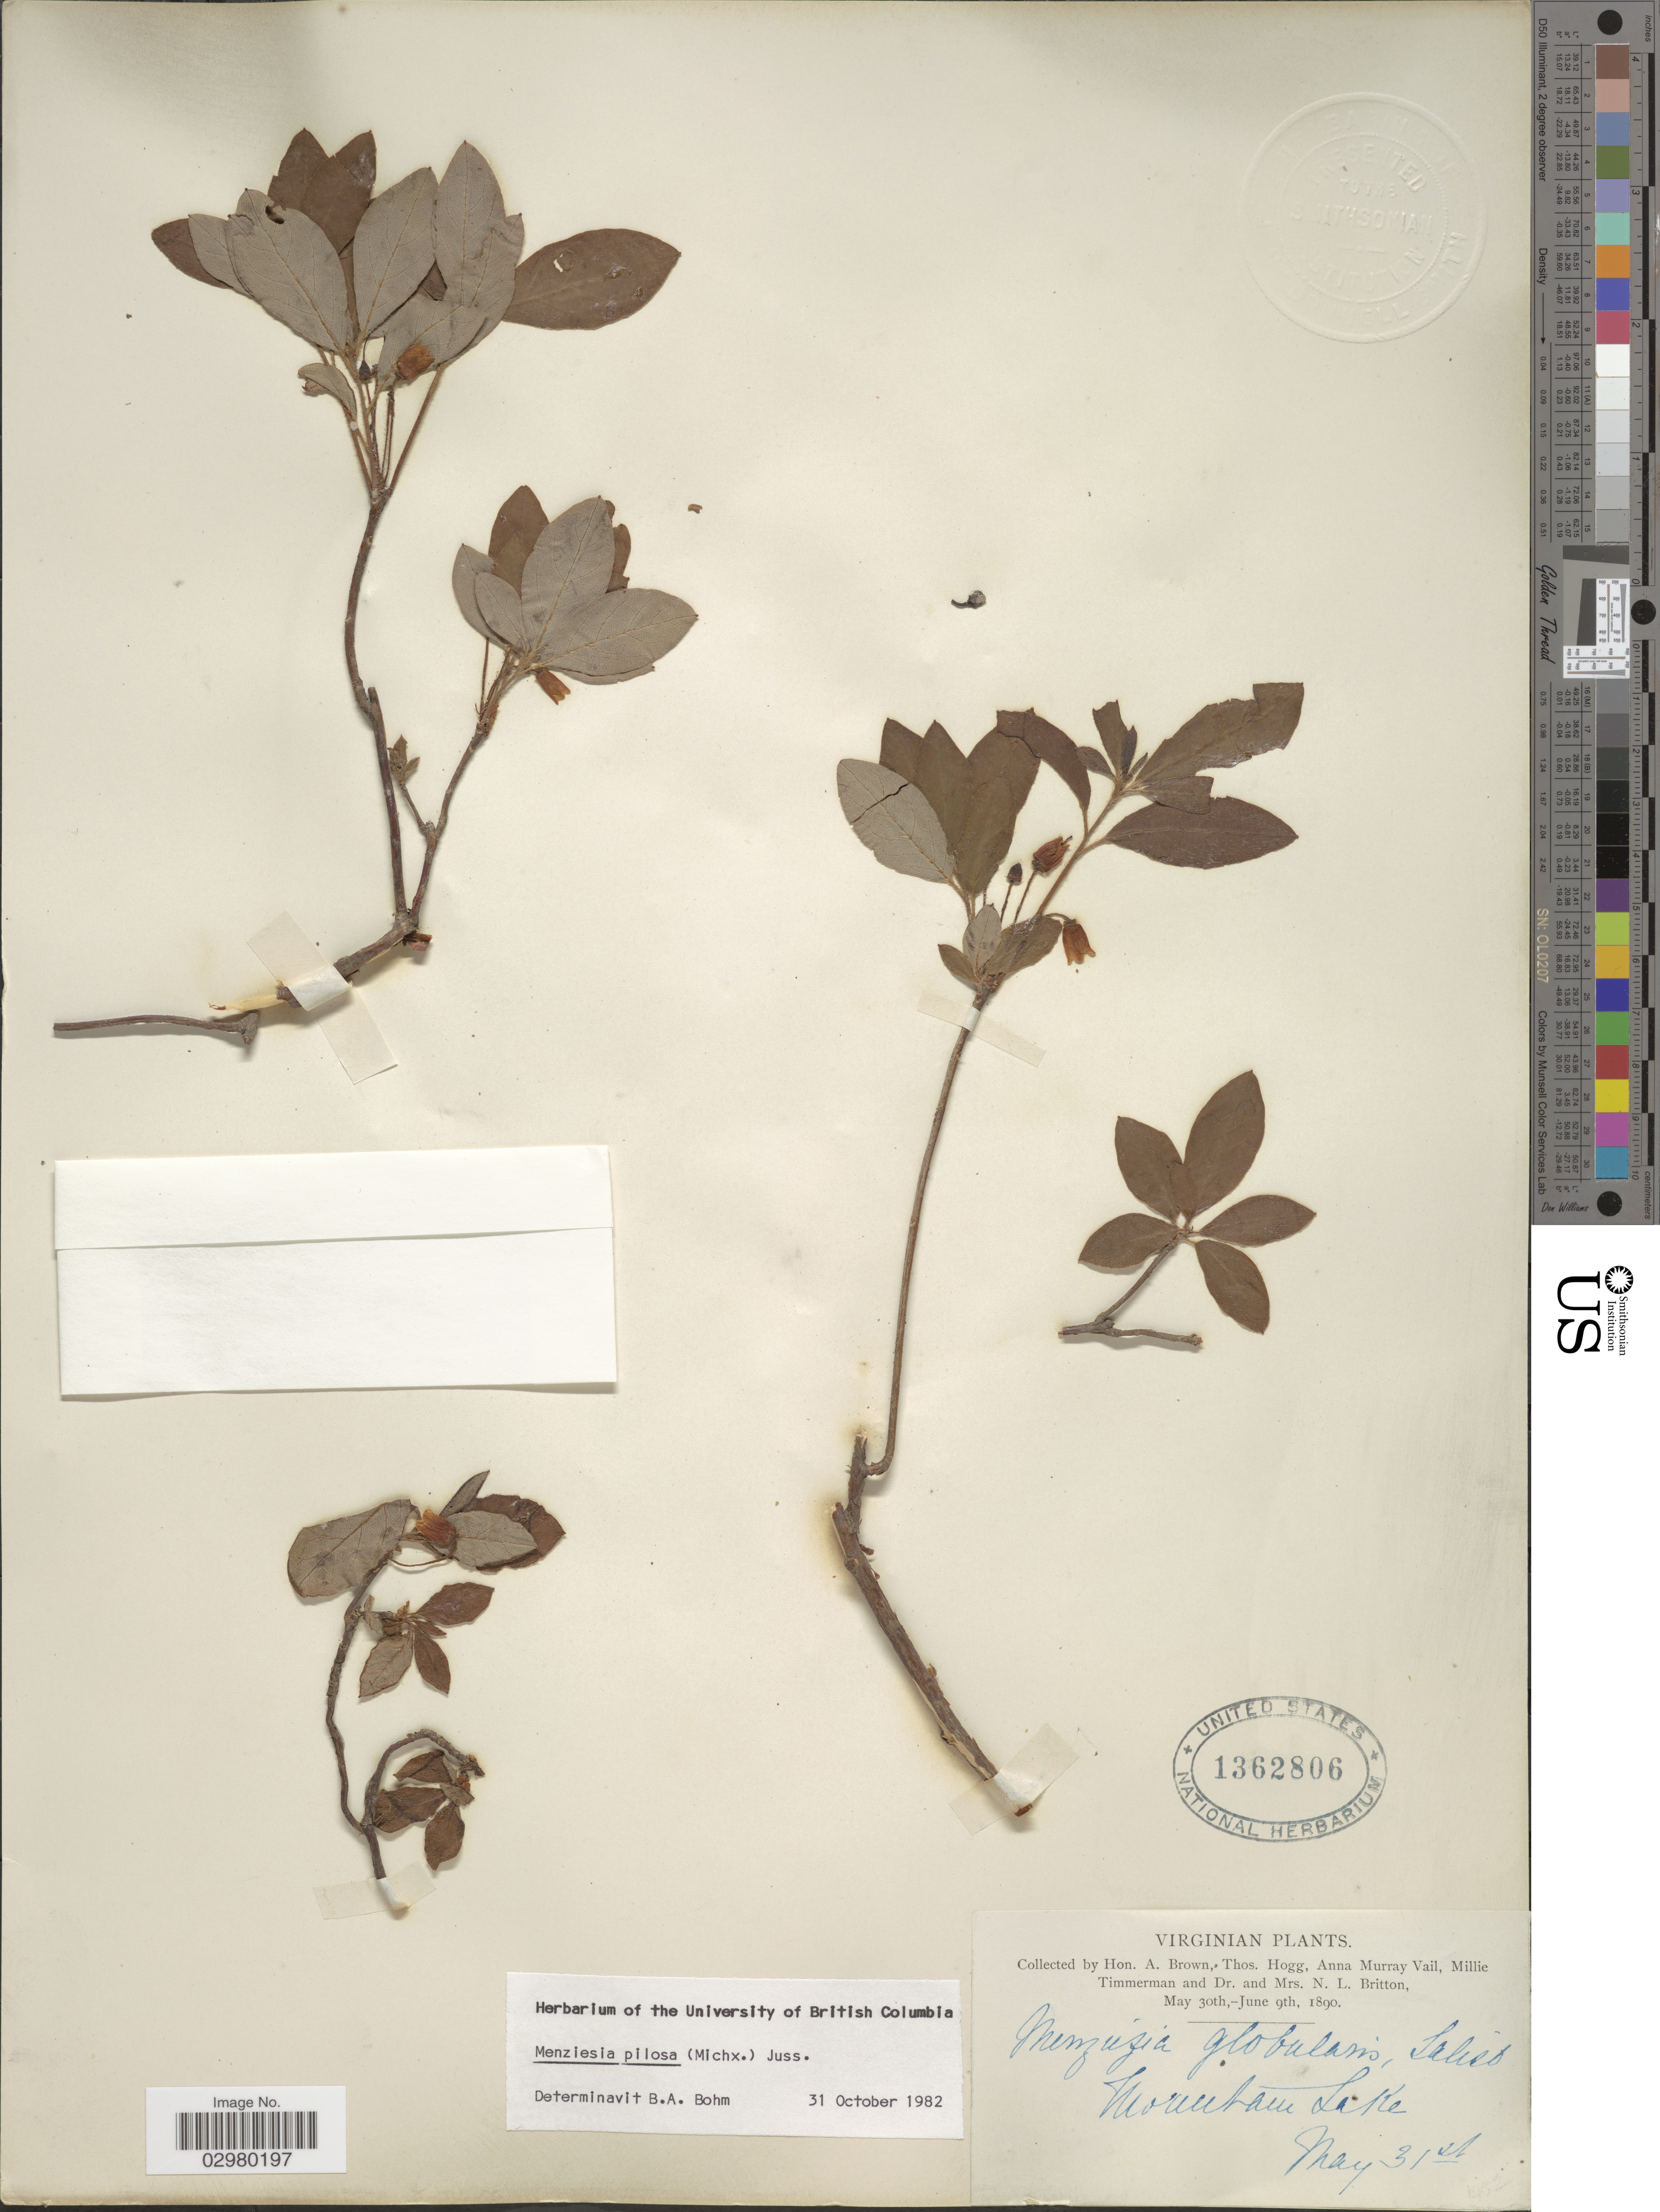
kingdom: Plantae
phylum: Tracheophyta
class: Magnoliopsida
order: Ericales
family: Ericaceae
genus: Menziesia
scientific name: Menziesia pilosa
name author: (Michx.) Juss.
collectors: H. A. Brown, T. Hogg, A. Vail, M. Timmerman & et al.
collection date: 1890-05-31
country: United States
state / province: Virginia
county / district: Giles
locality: Mountain Lake.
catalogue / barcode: US 1362806